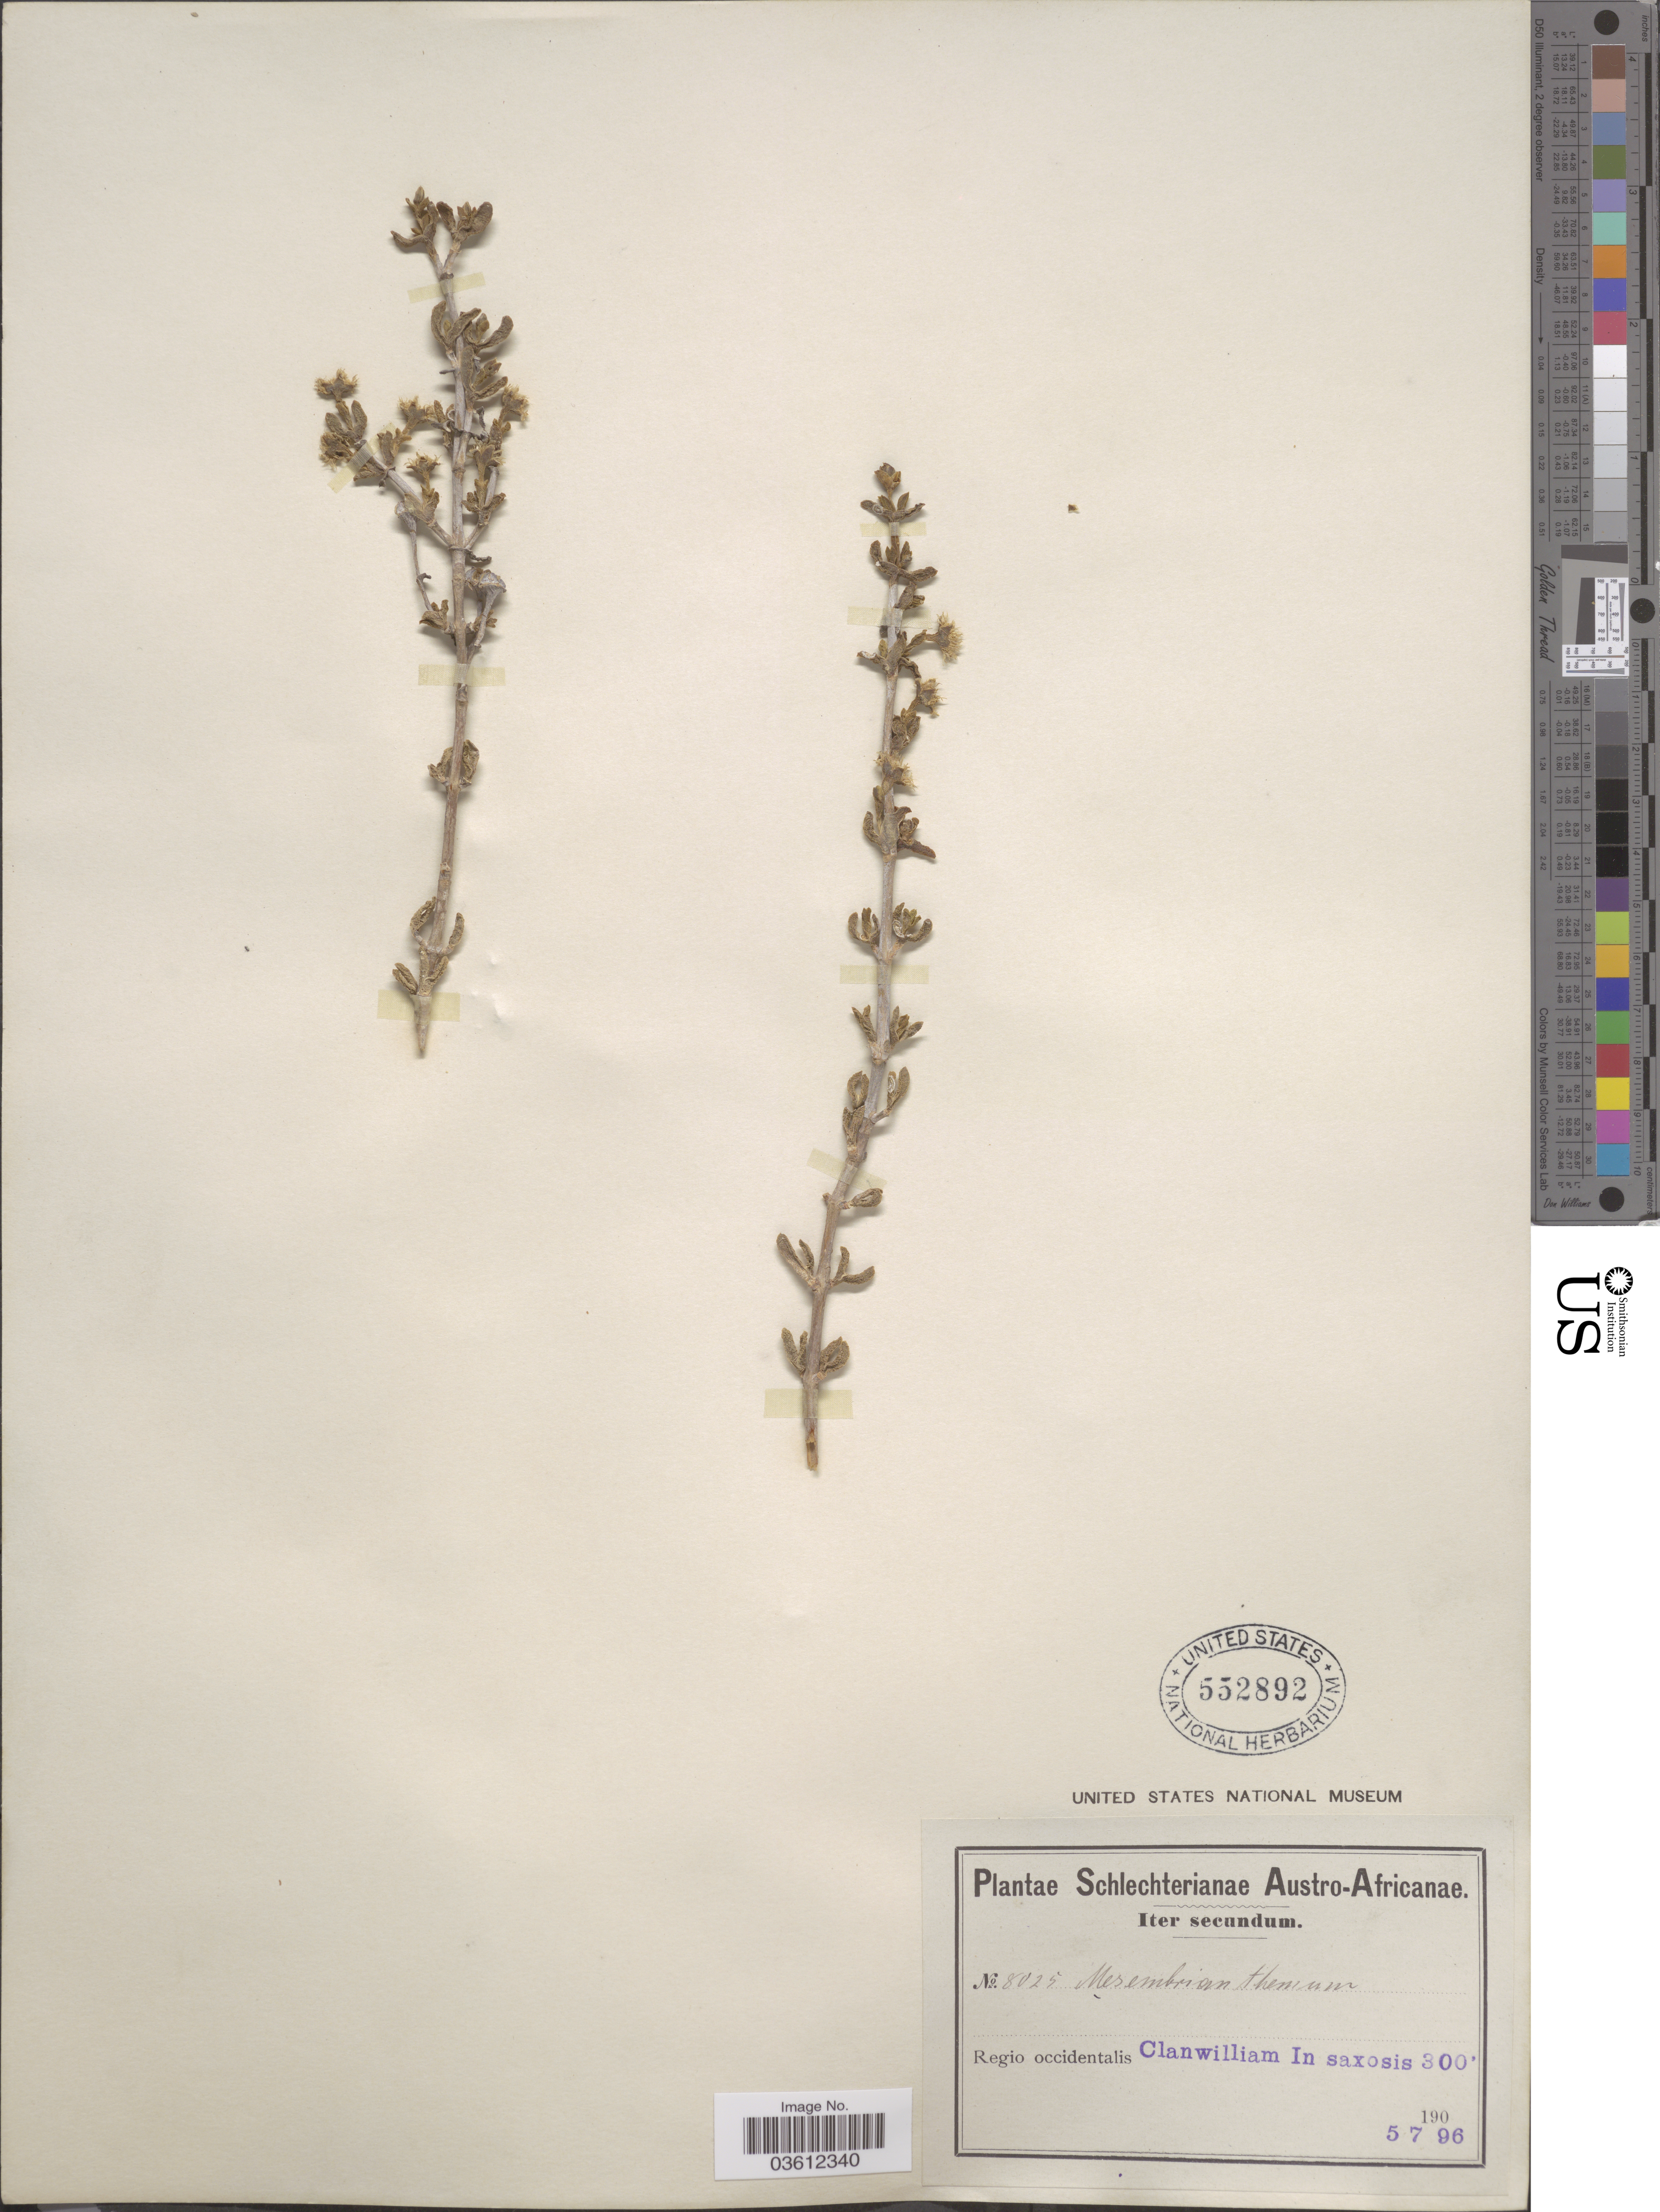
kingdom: Plantae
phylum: Tracheophyta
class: Magnoliopsida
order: Caryophyllales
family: Aizoaceae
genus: Mesembryanthemum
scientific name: Mesembryanthemum sp.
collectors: Schlechter, --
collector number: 8025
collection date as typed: Transcribed d/m/y: 5/7/96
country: South Africa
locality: Austro-Africanae. Regio occidentalis Clanwilliam In saxosis.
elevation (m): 91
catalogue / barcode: US 552892